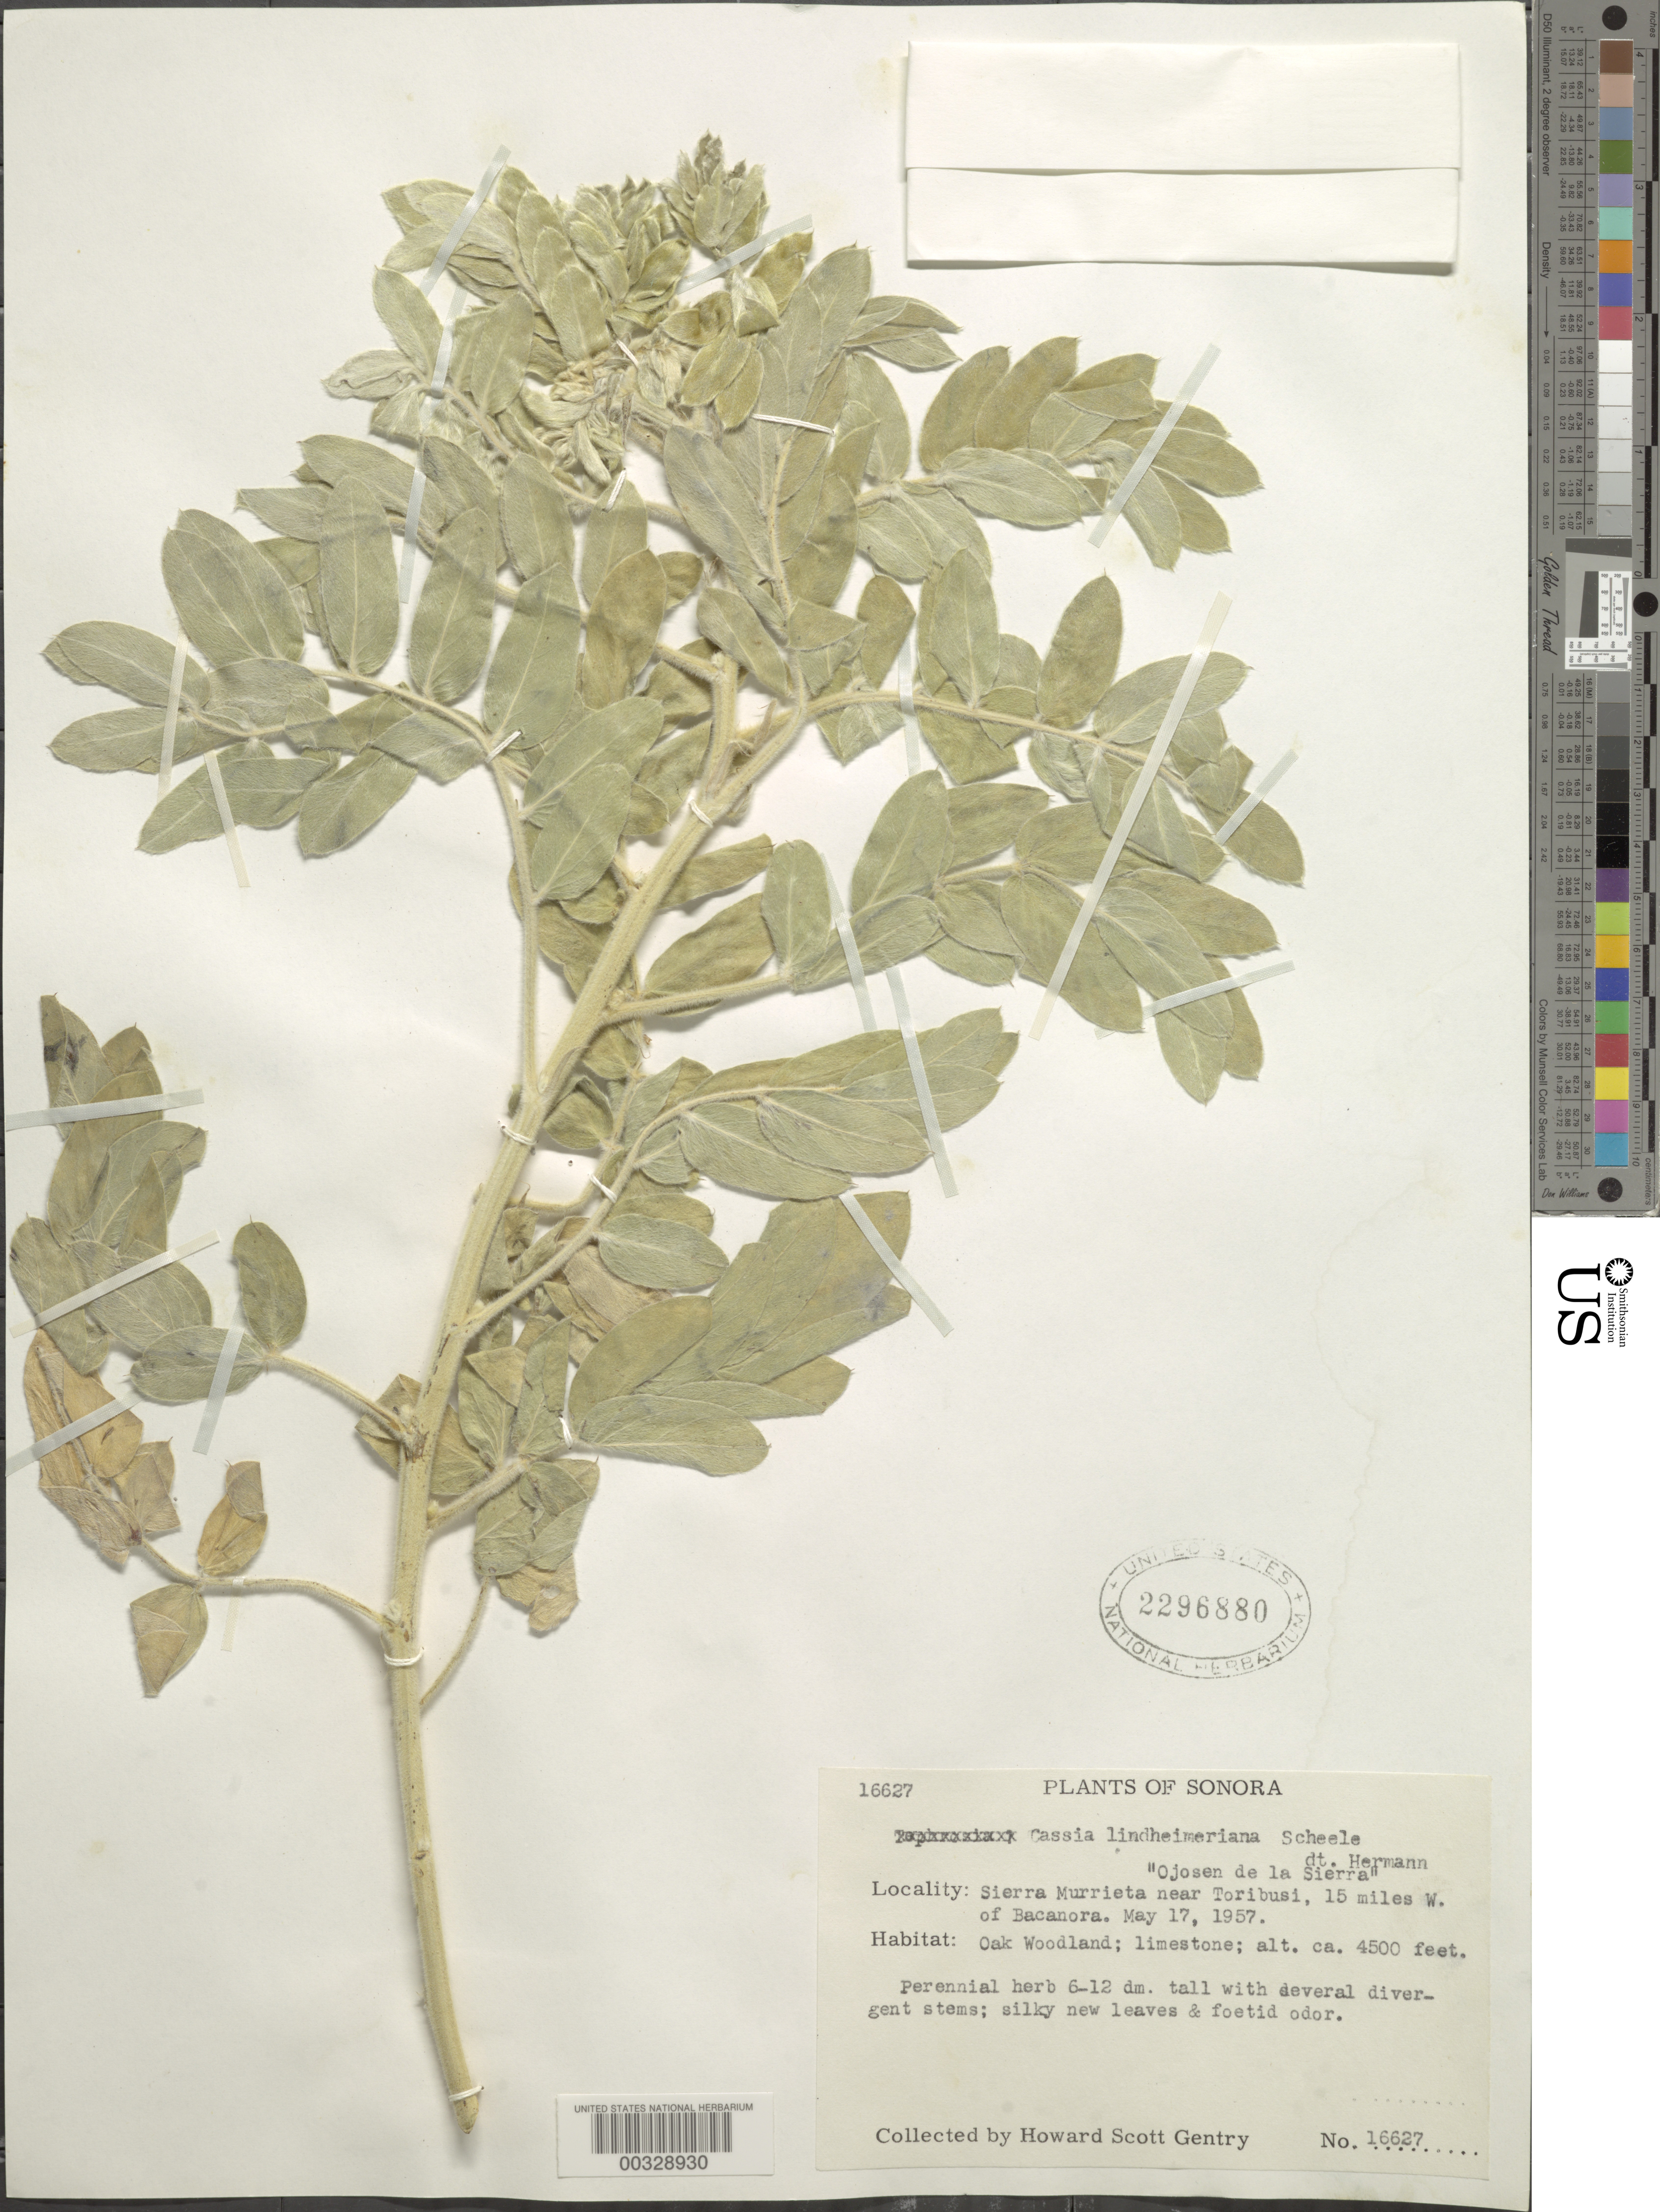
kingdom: Plantae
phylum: Tracheophyta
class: Magnoliopsida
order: Fabales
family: Fabaceae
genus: Senna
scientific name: Senna lindheimeriana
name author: (Scheele) H.S. Irwin & Barneby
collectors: H. S. Gentry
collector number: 16627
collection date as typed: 17 May 1957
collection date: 1957-05-17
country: Mexico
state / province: Sonora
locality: Sierra murrieta near toribusi, 15 mi W of bacanora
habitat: Oak woodland; limestone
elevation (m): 1372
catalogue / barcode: US 2296880